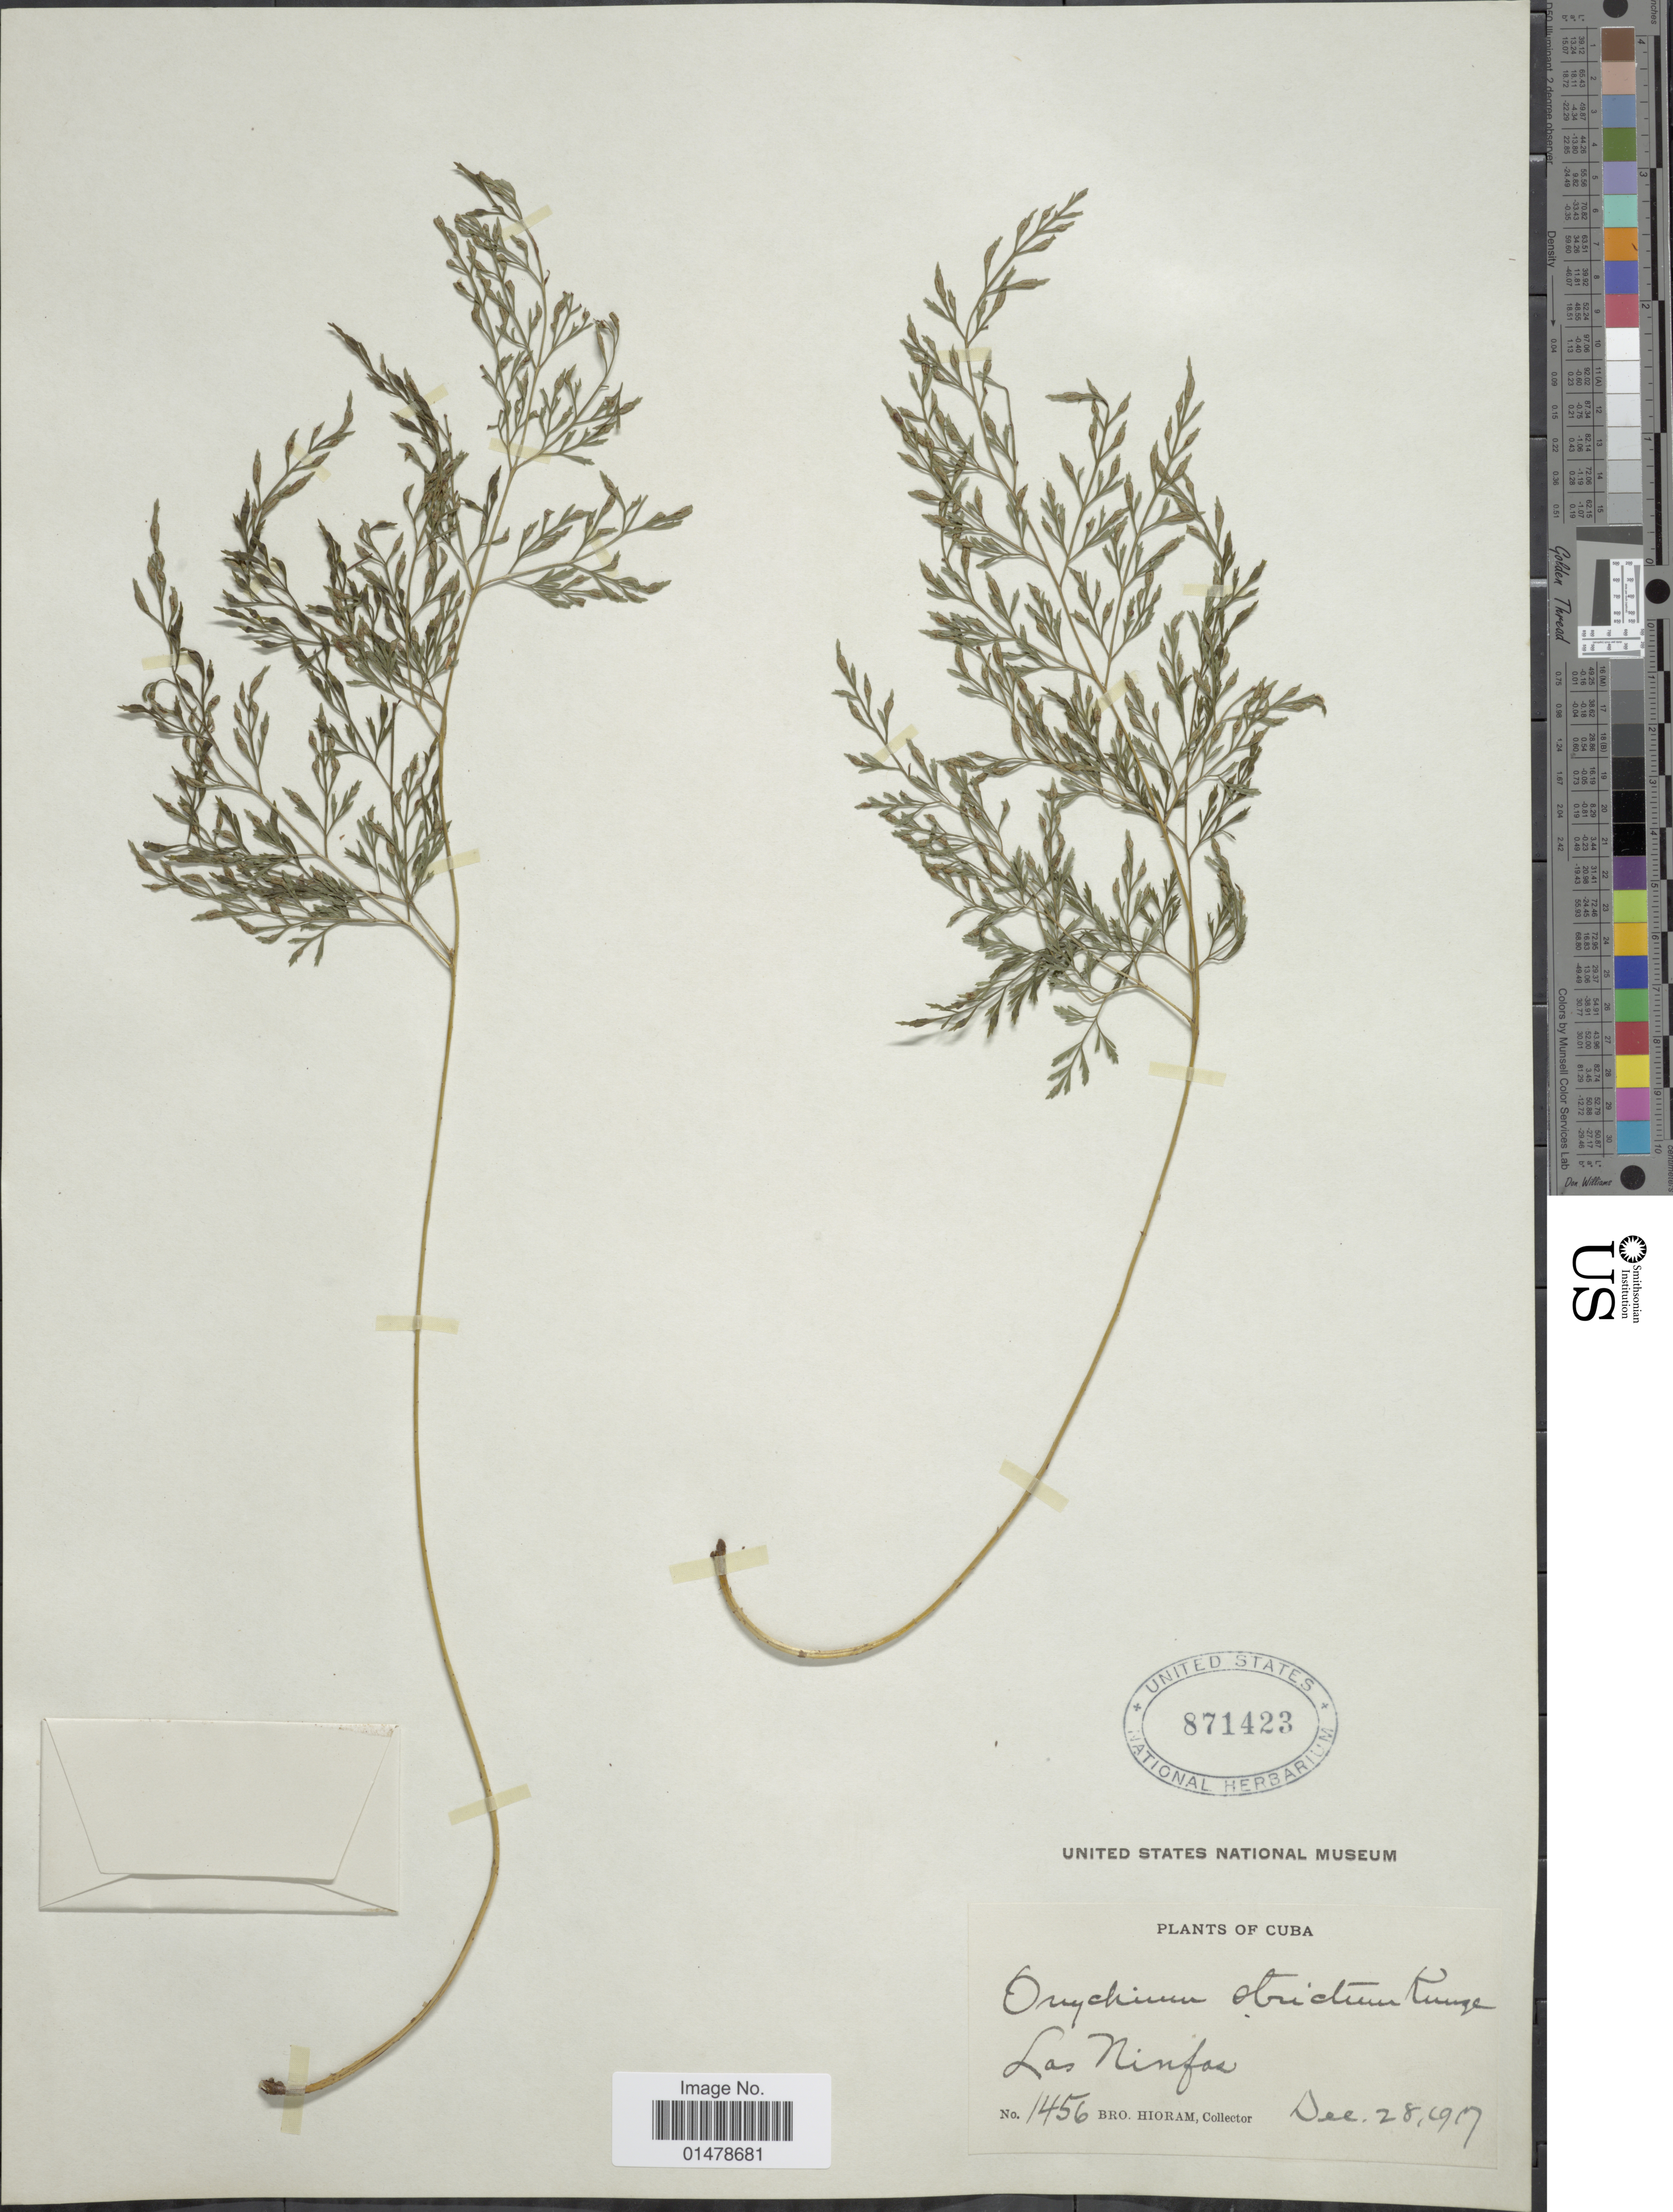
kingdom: Plantae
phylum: Tracheophyta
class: Polypodiopsida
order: Polypodiales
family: Pteridaceae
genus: Pteris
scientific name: Pteris hexagona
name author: (L.) Proctor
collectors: Bro. Hioram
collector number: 1456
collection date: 1917-12-28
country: Cuba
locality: Las Ninfas.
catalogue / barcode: US 871423